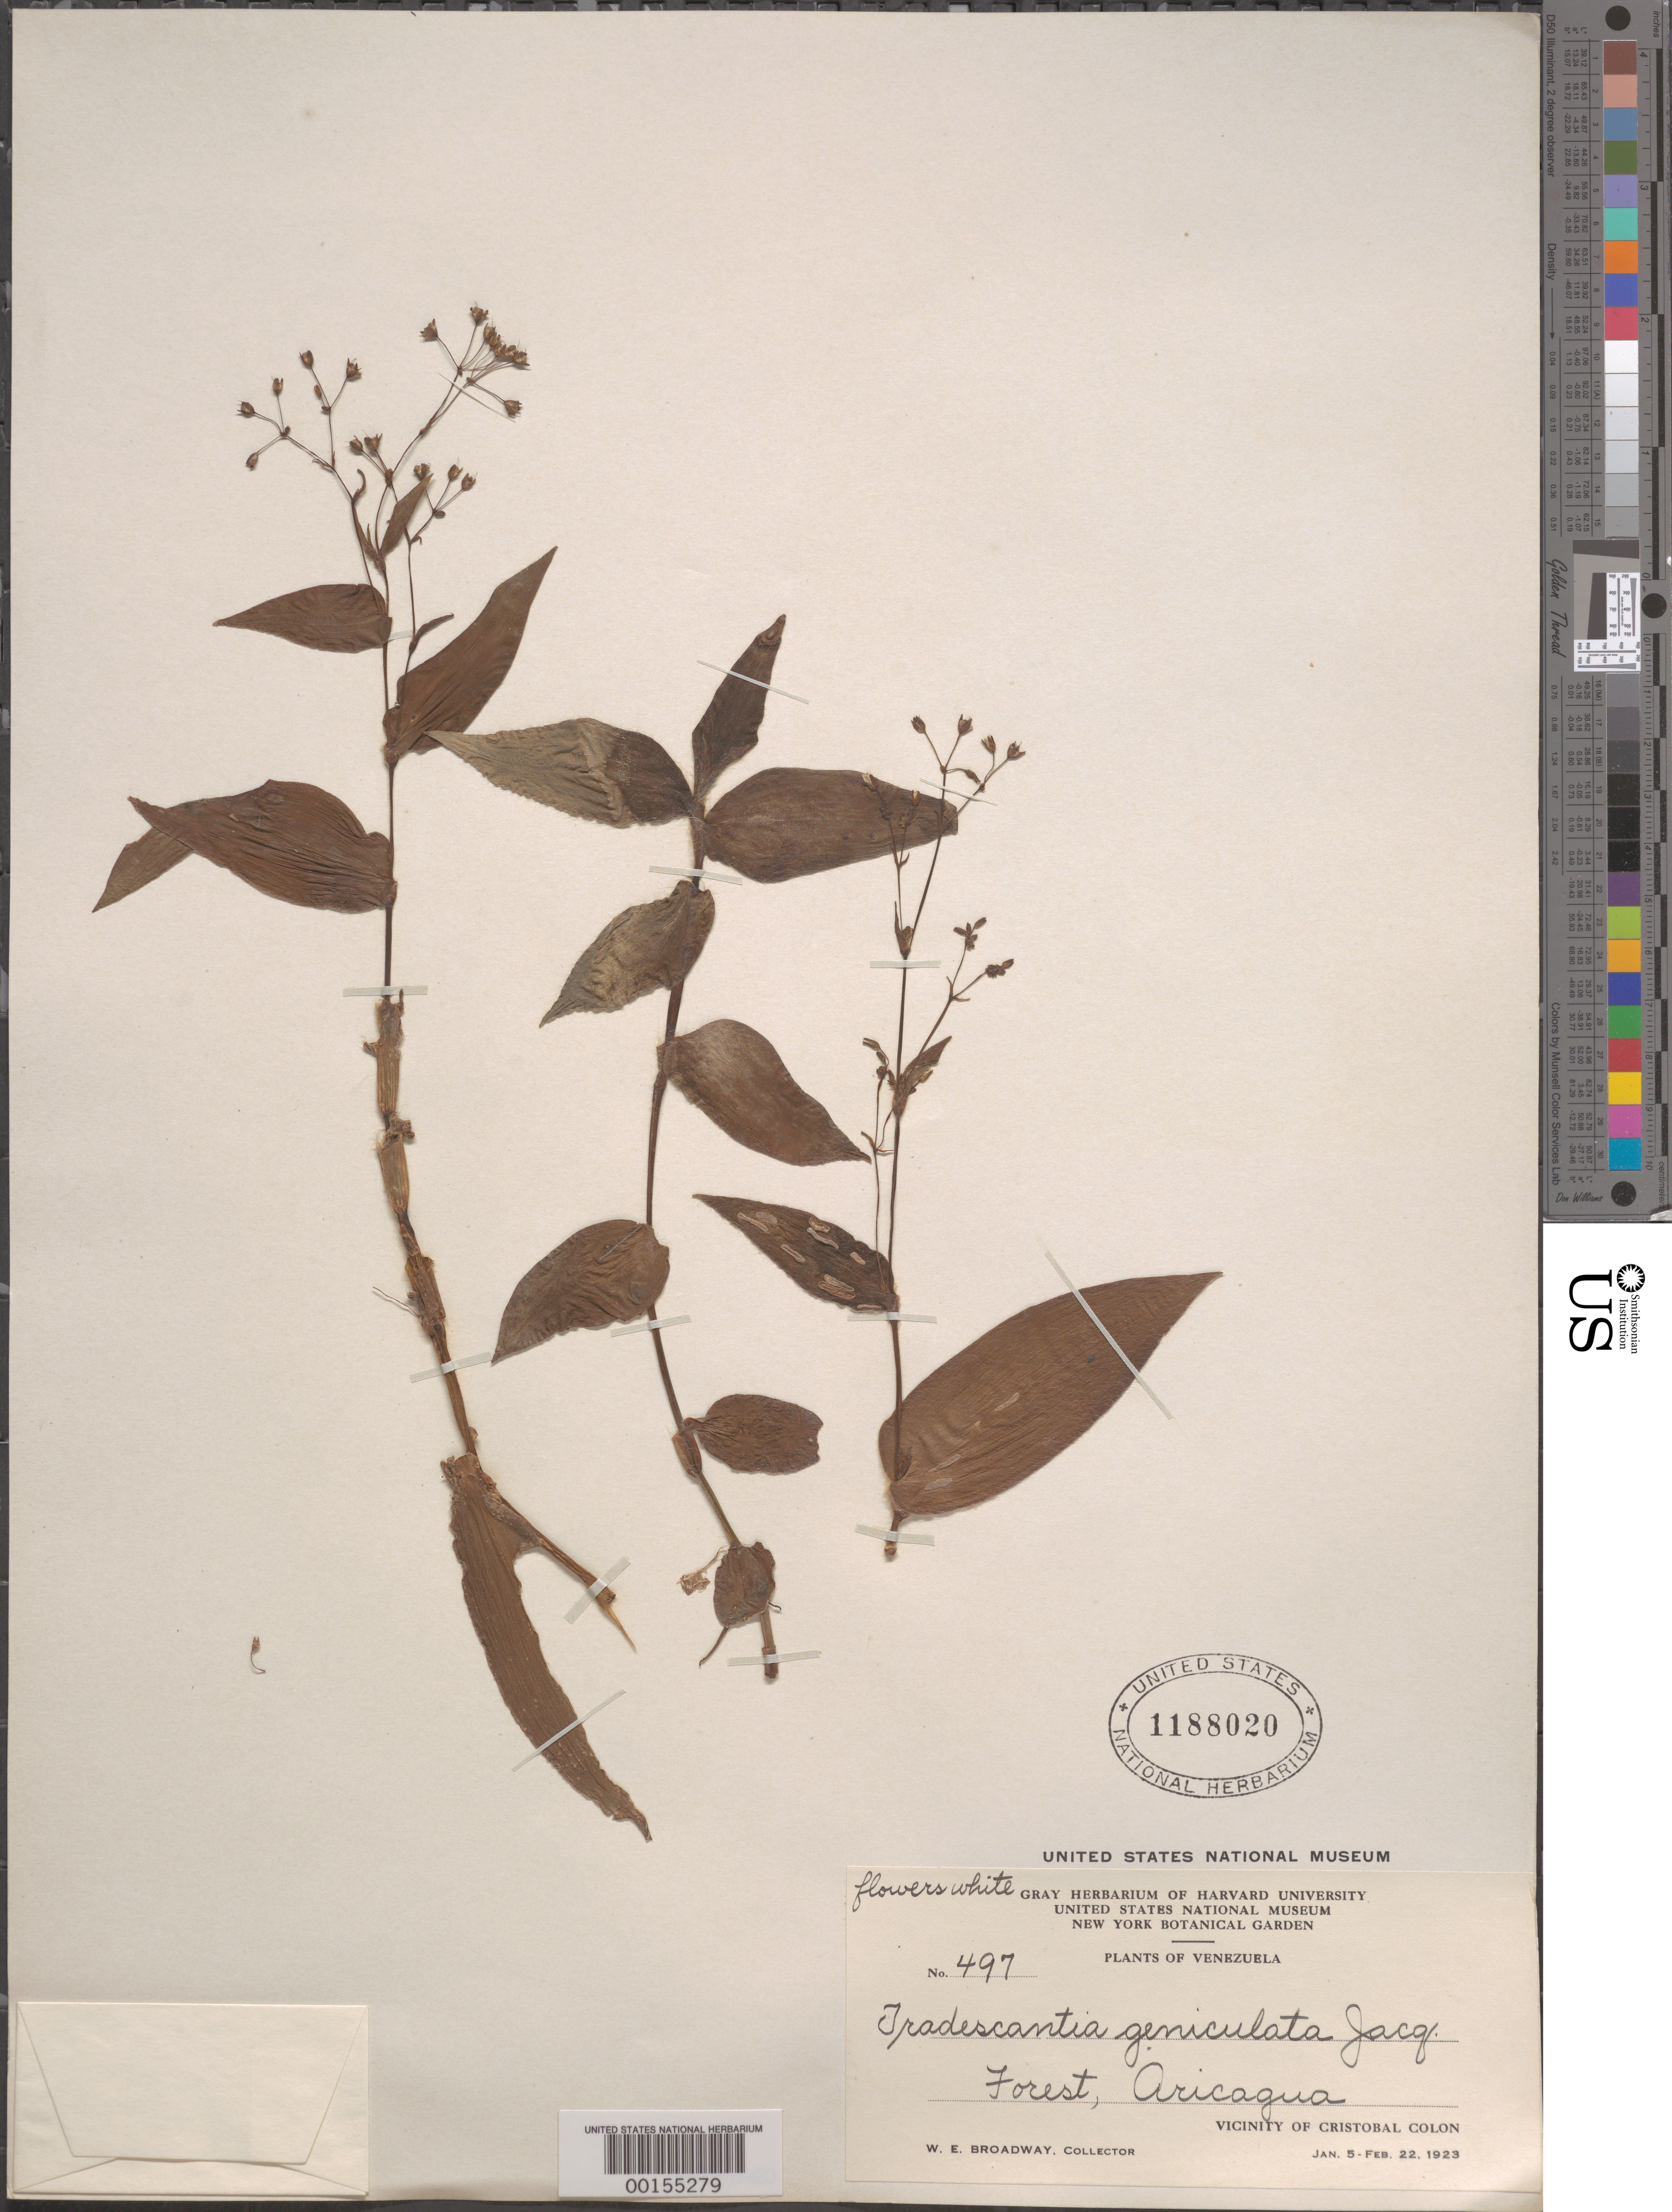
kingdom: Plantae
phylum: Tracheophyta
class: Liliopsida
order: Commelinales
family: Commelinaceae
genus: Gibasis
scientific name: Gibasis geniculata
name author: (Jacq.) Rohweder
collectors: W. E. Broadway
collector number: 497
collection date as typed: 05 Jan 1923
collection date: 1923-01-05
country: Venezuela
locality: Aricagua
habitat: Forest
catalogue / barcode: US 1188020